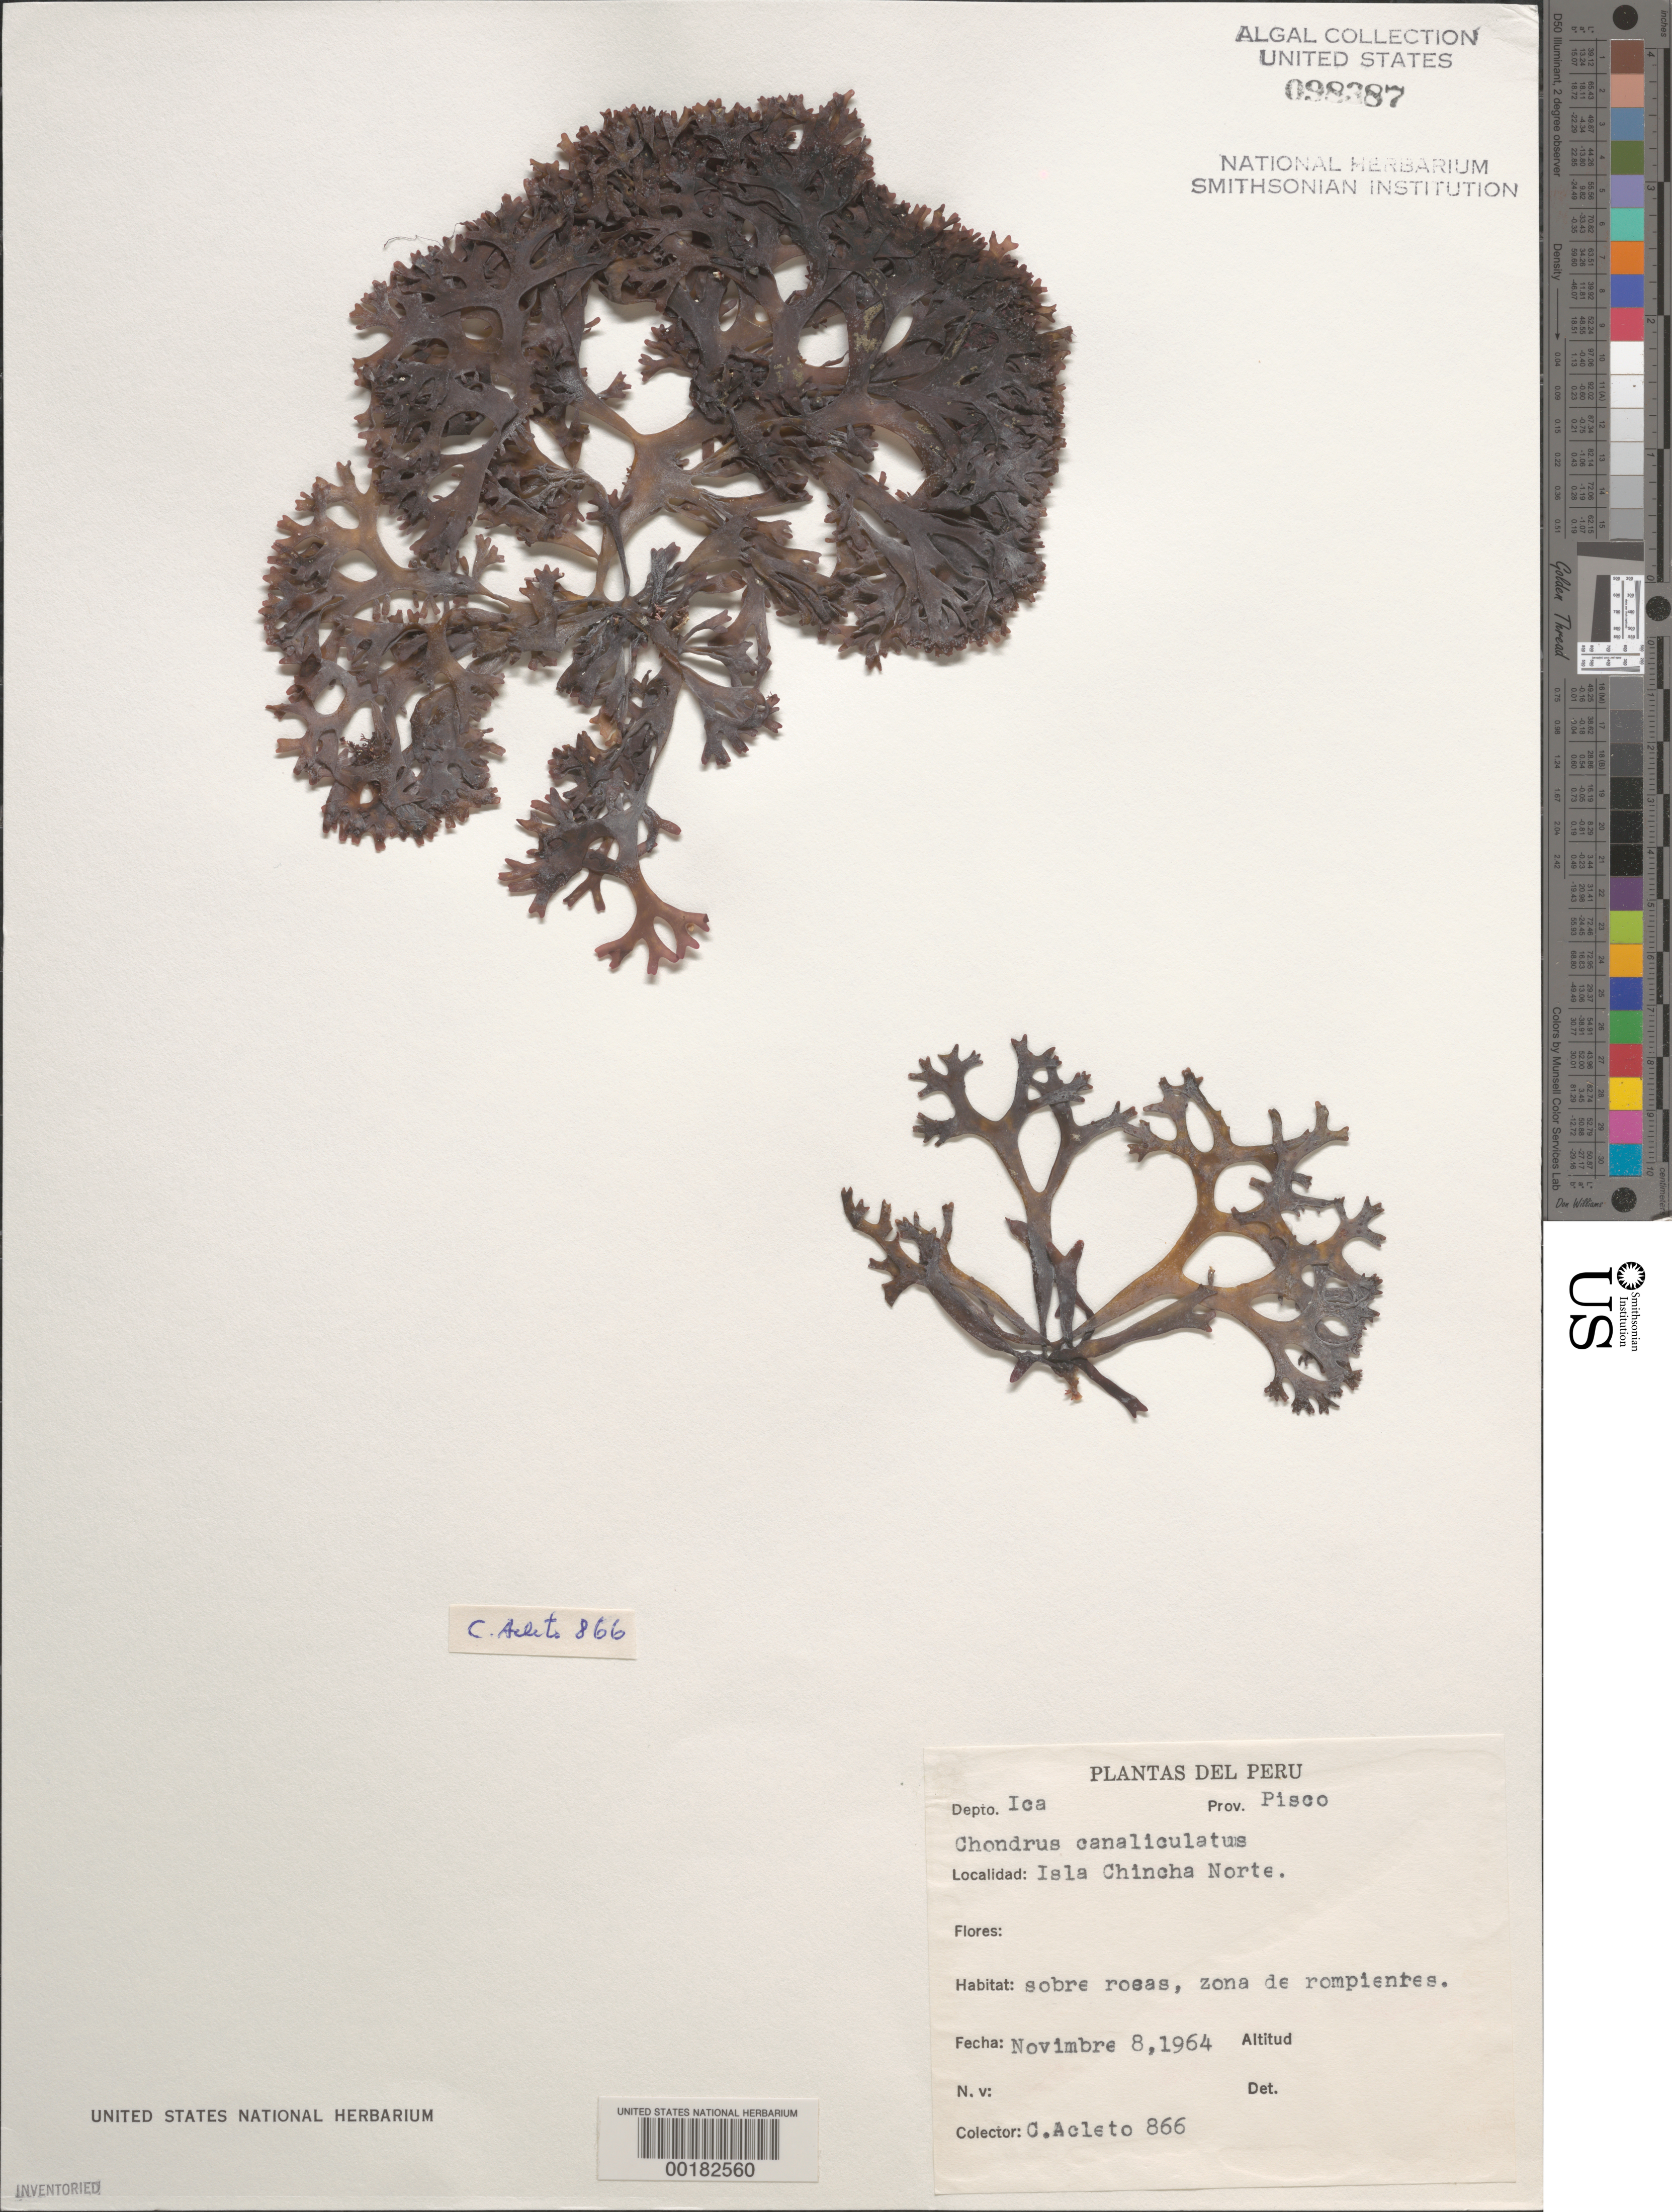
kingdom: Plantae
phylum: Rhodophyta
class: Florideophyceae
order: Gigartinales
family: Gigartinaceae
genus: Mazzaella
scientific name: Mazzaella canaliculata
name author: (C. Agardh) Arakaki & M.E.Ramírez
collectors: C. Acleto O.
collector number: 866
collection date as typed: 08 Nov 1964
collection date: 1964-11-08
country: Peru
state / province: Ica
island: Isla Norte Chincha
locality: Isla Chincha Norte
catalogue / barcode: US 98387